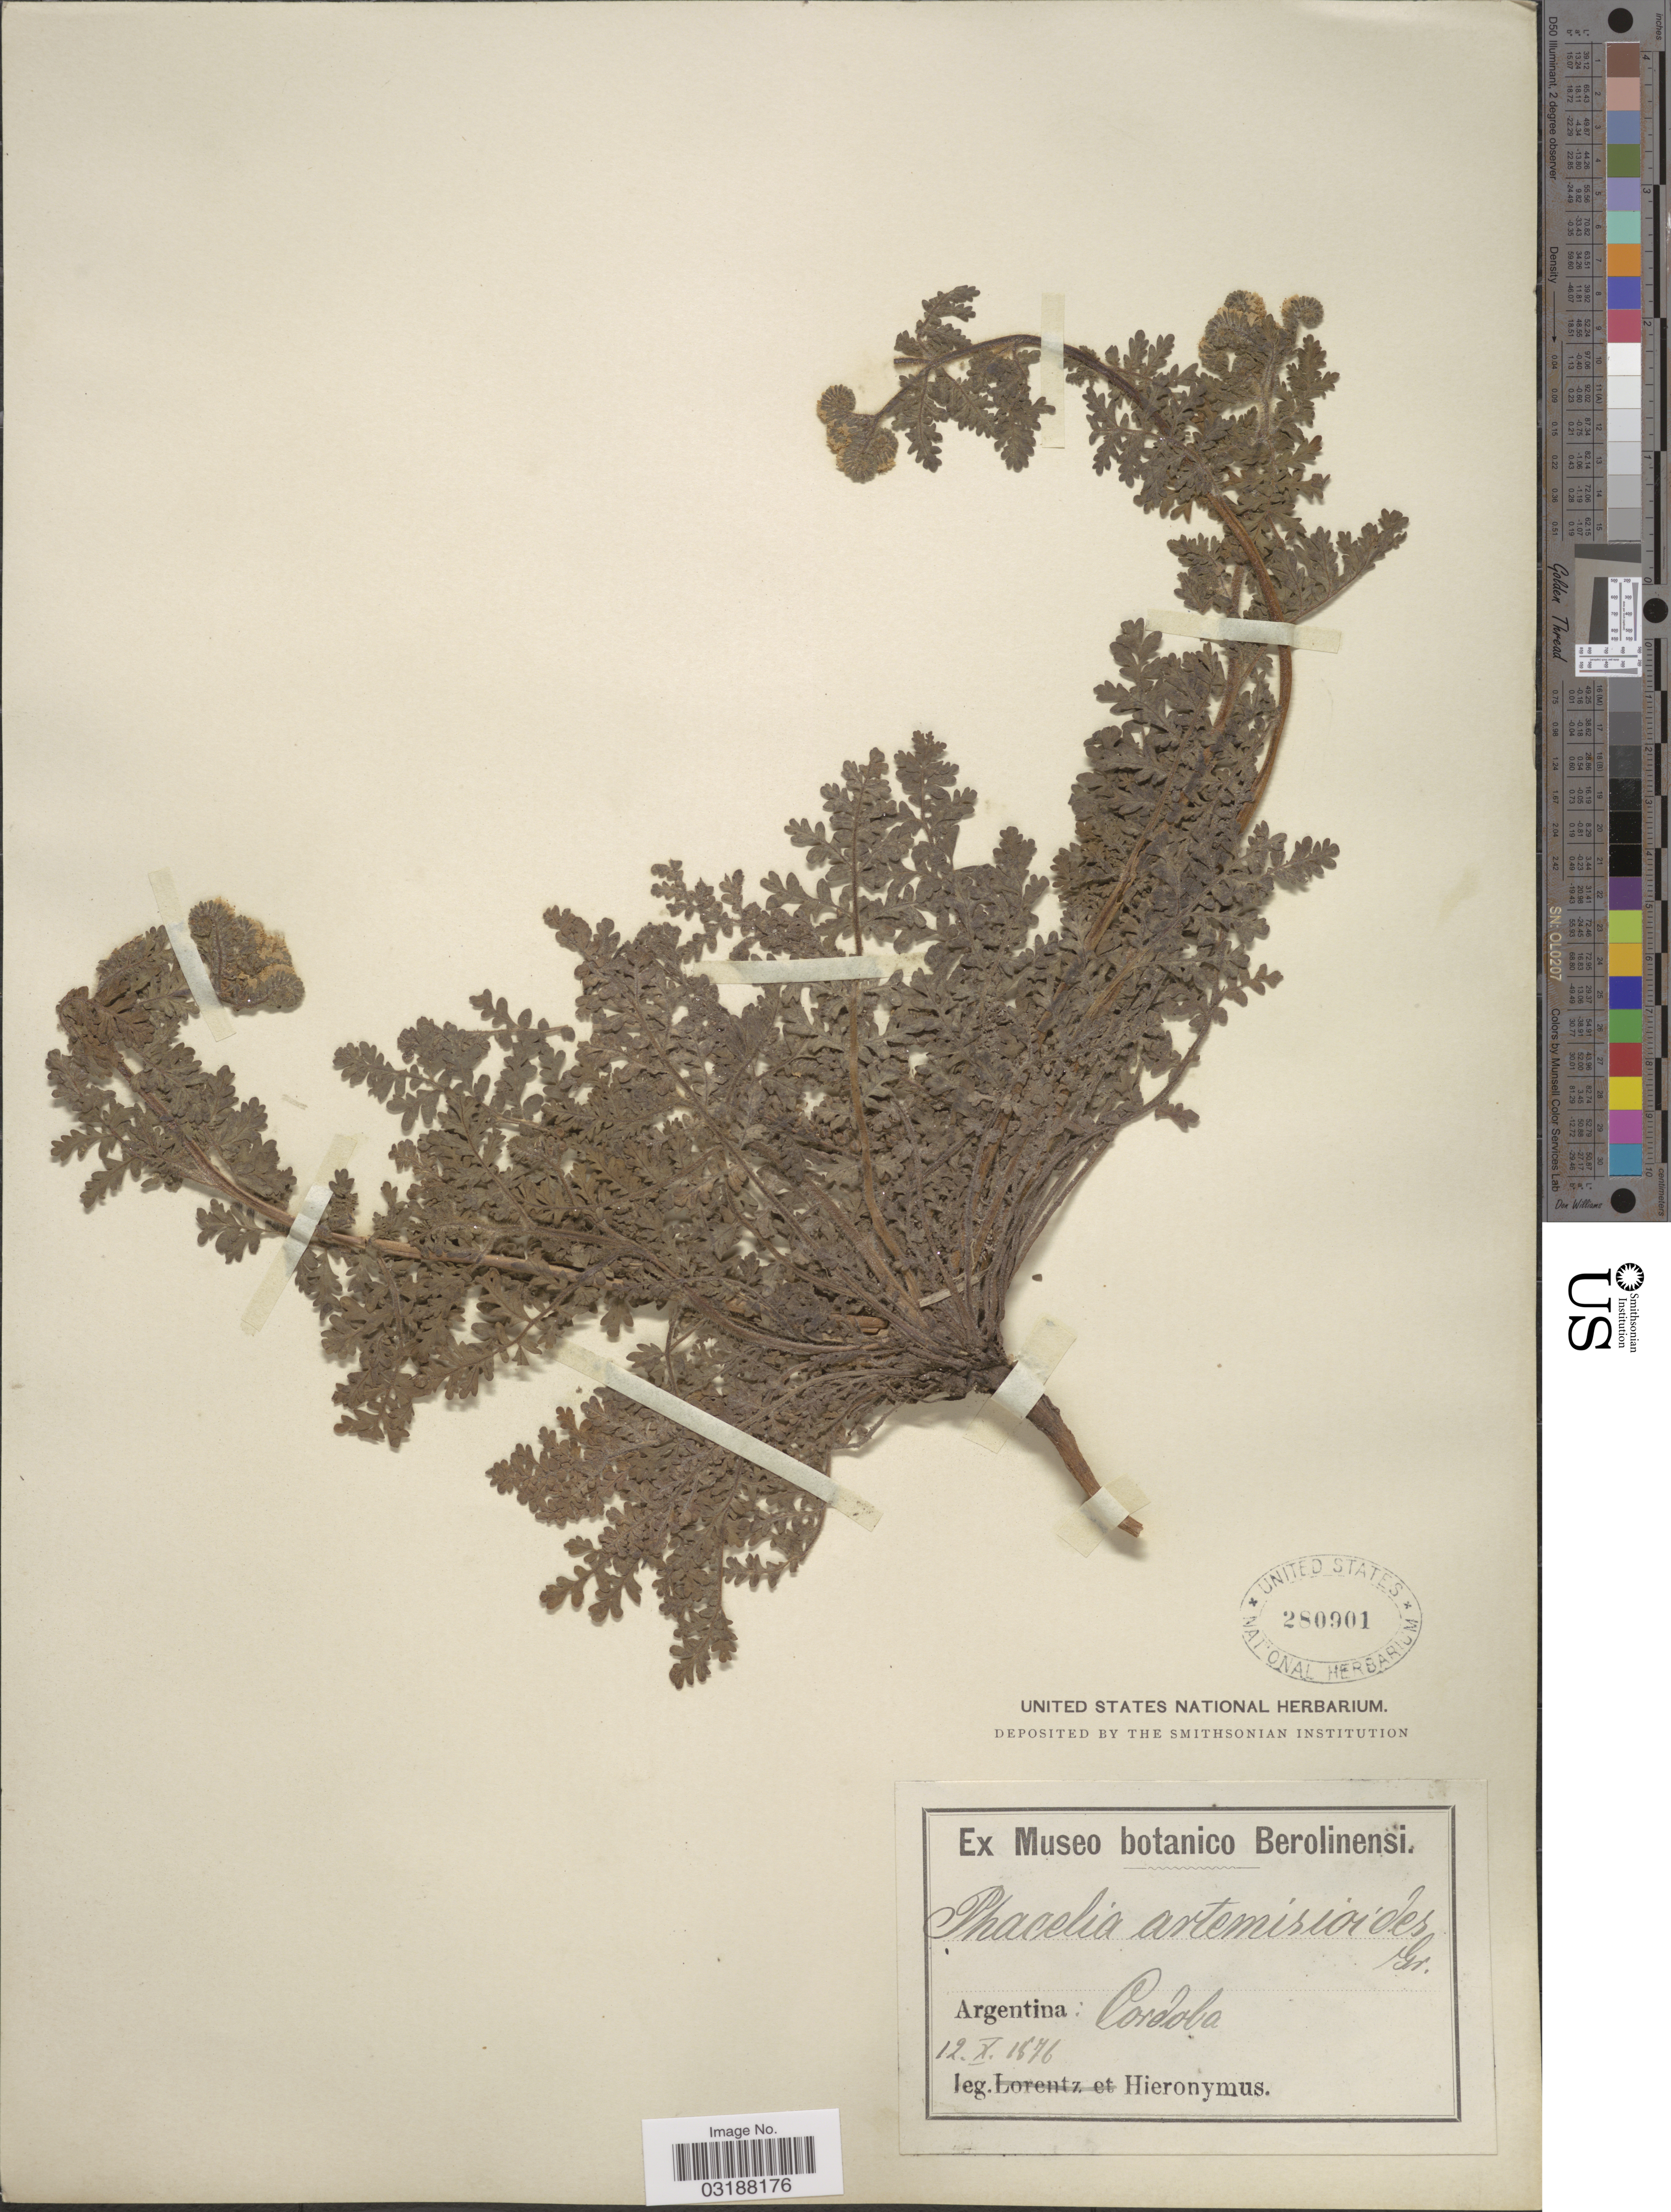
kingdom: Plantae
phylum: Tracheophyta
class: Magnoliopsida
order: Boraginales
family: Hydrophyllaceae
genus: Phacelia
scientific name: Phacelia artemisioides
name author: Griseb.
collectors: -. Hieronymus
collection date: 1876-10-12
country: Argentina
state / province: Cordoba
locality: Cordoba.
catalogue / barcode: US 280901